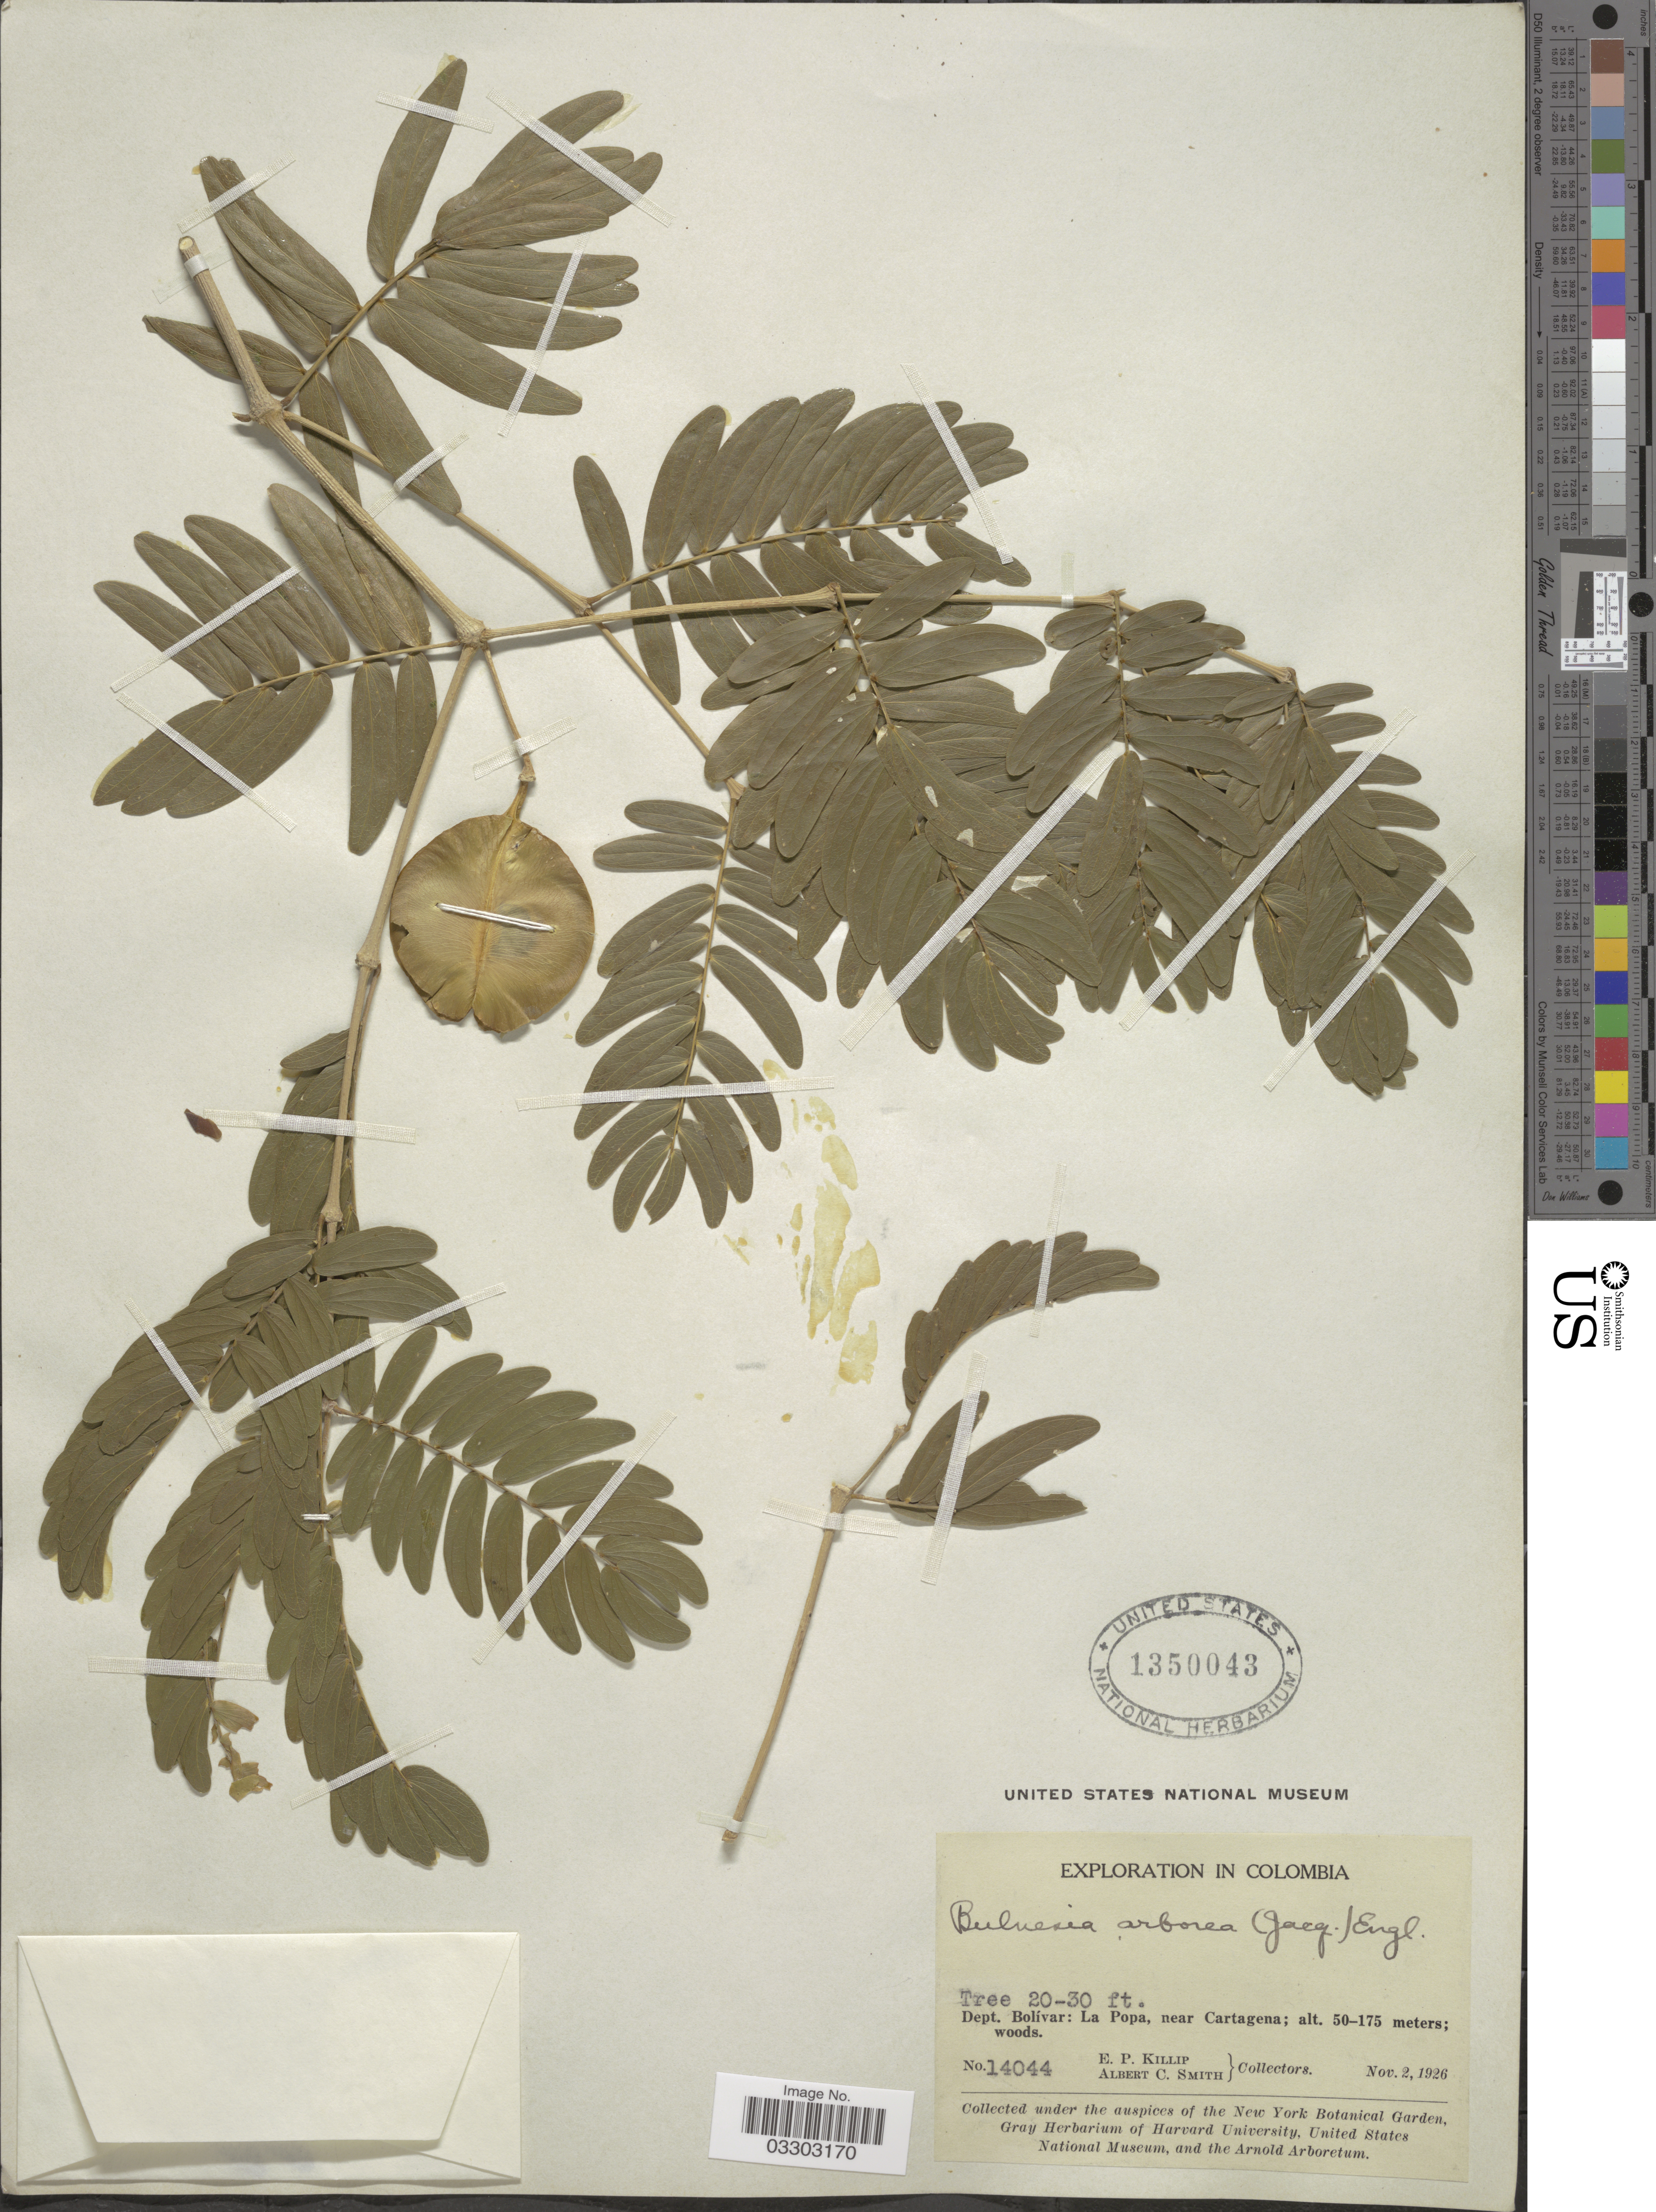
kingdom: Plantae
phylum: Tracheophyta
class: Magnoliopsida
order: Zygophyllales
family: Zygophyllaceae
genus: Gonopterodendron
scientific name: Gonopterodendron arboreum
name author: (Jacq.) Godoy-Bürki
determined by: U.S. National Herbarium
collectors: E. P. Killip & A. C. Smith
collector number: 14044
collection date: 1926-11-02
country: Colombia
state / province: Bolívar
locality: Dept. Bolívar: La Popa, near Cartagena.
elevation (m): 50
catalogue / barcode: US 1350043